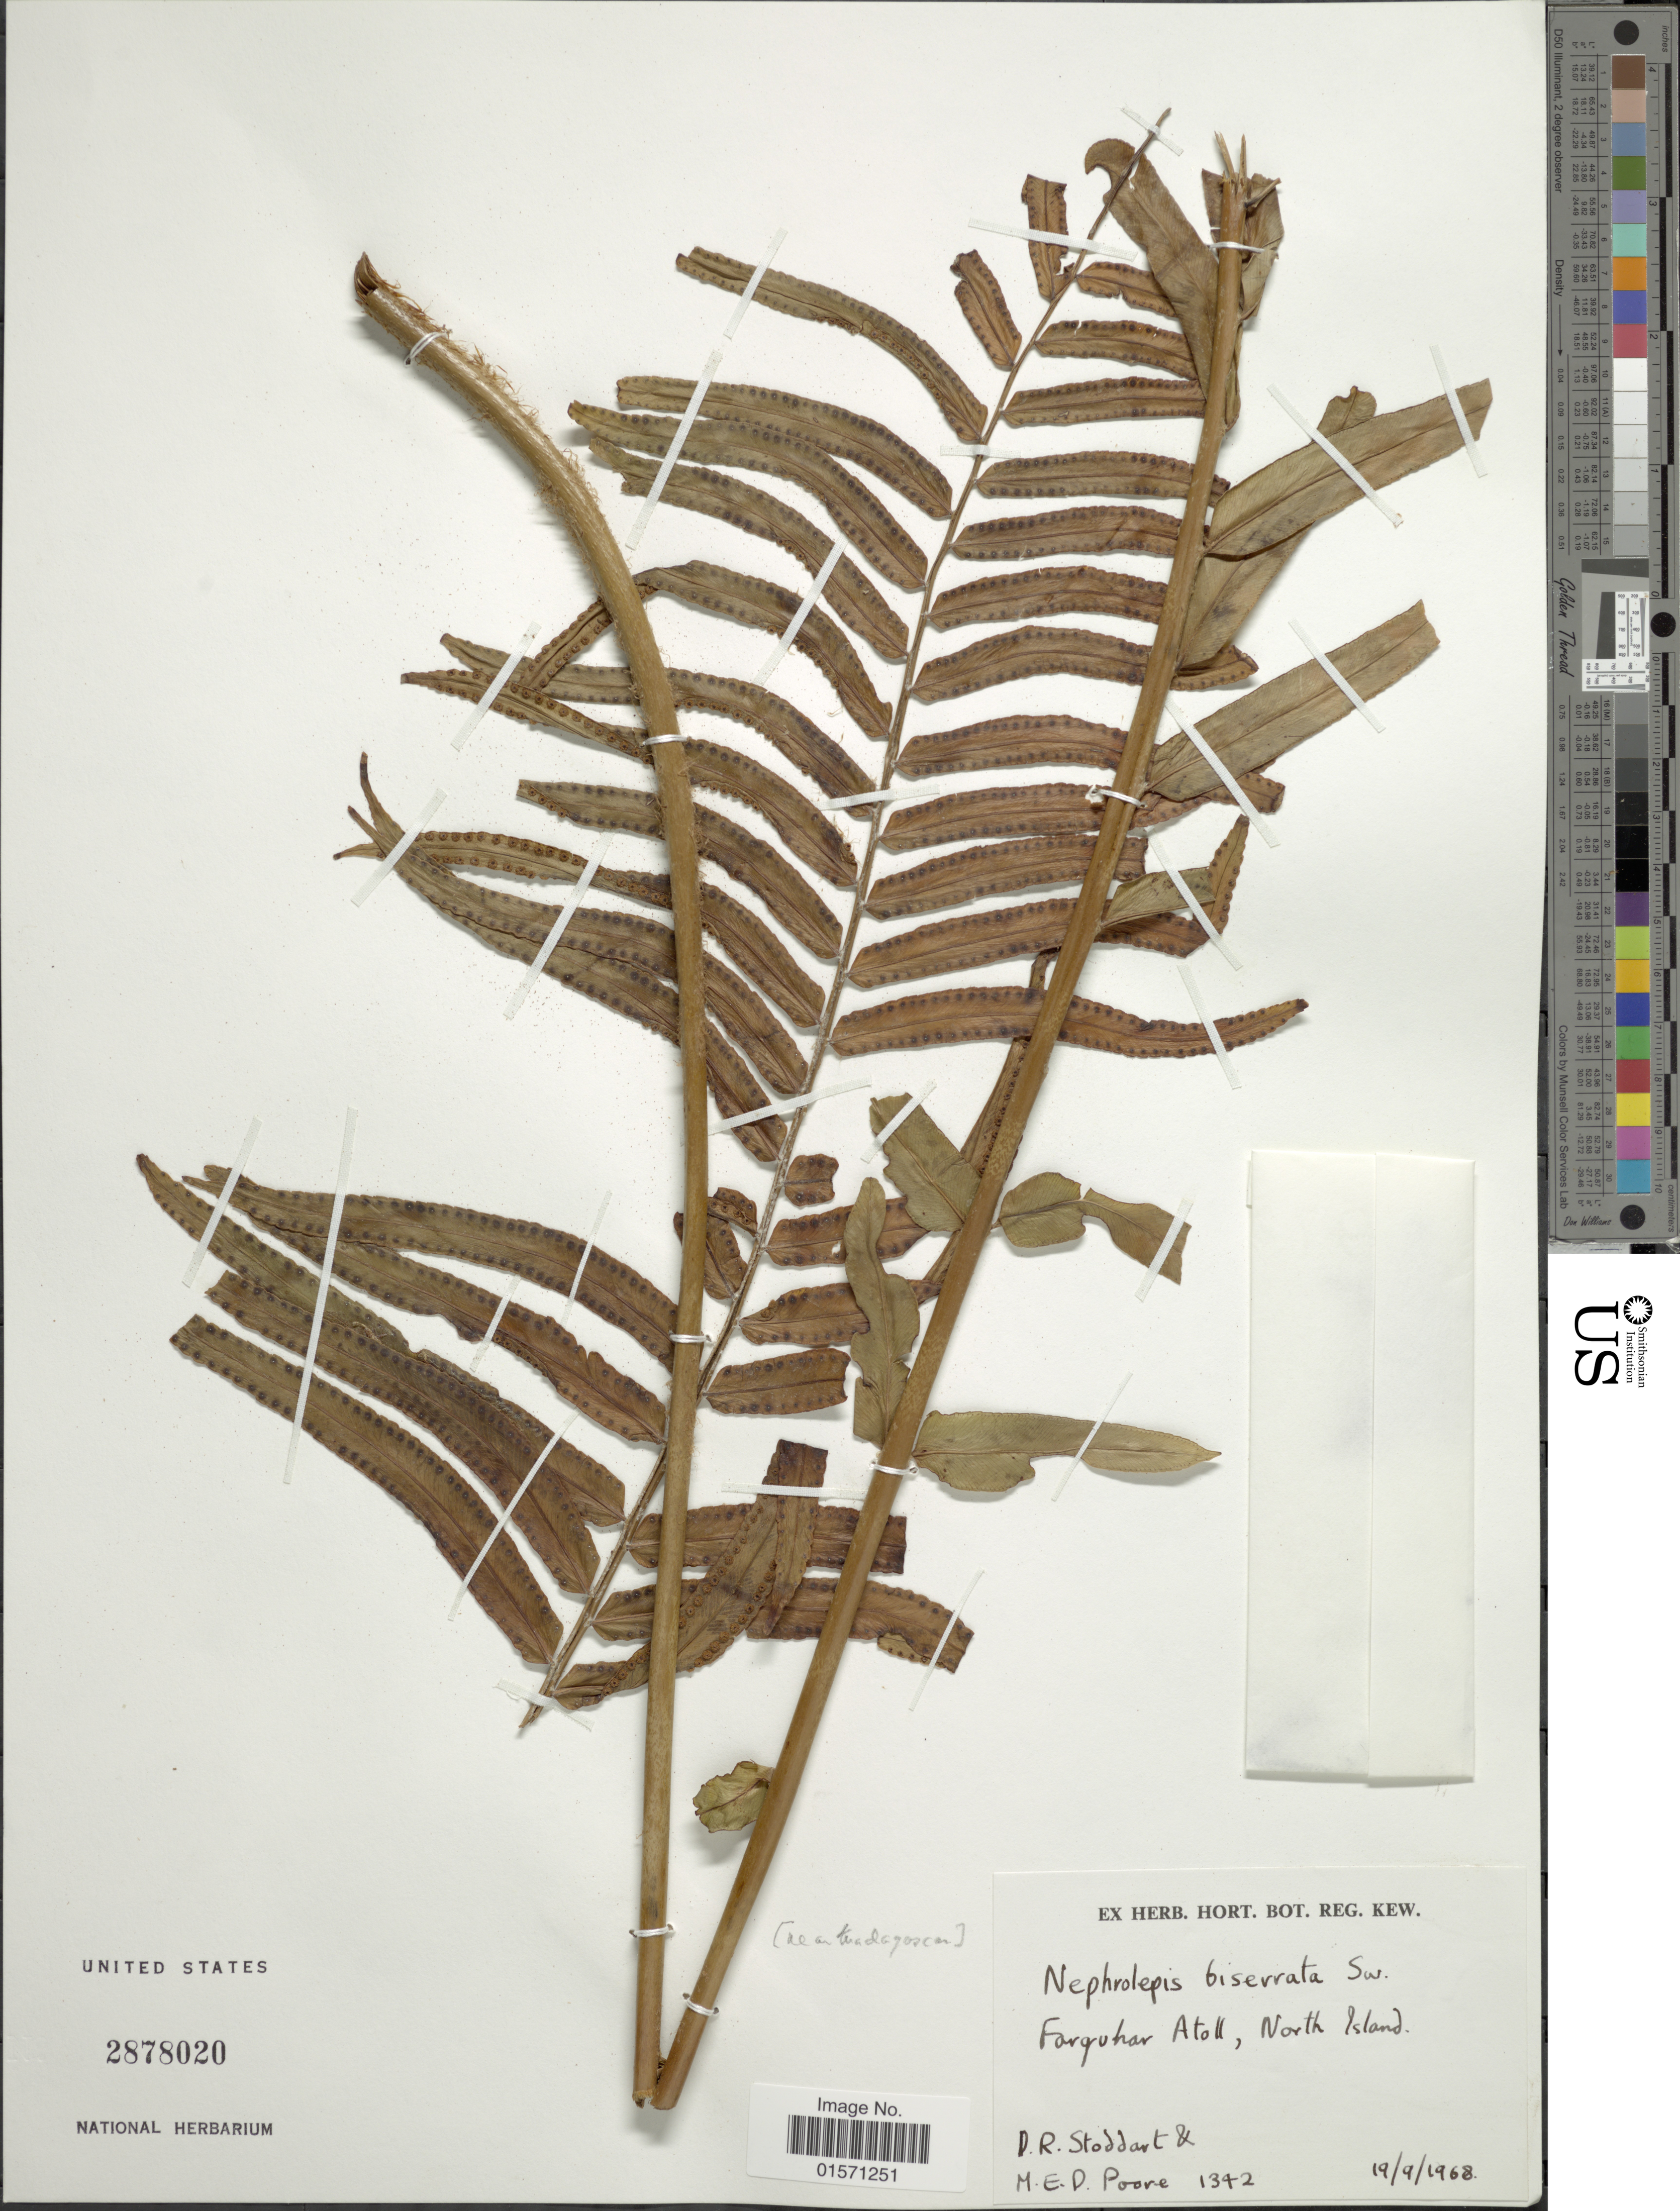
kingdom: Plantae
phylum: Tracheophyta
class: Polypodiopsida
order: Polypodiales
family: Nephrolepidaceae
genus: Nephrolepis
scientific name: Nephrolepis biserrata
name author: (Sw.) Schott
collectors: D. R. Stoddart & M. E. D. Poore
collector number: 1342*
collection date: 1968-09-19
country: Seychelles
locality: Forguhar Atoll, North Island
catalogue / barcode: US 2878020